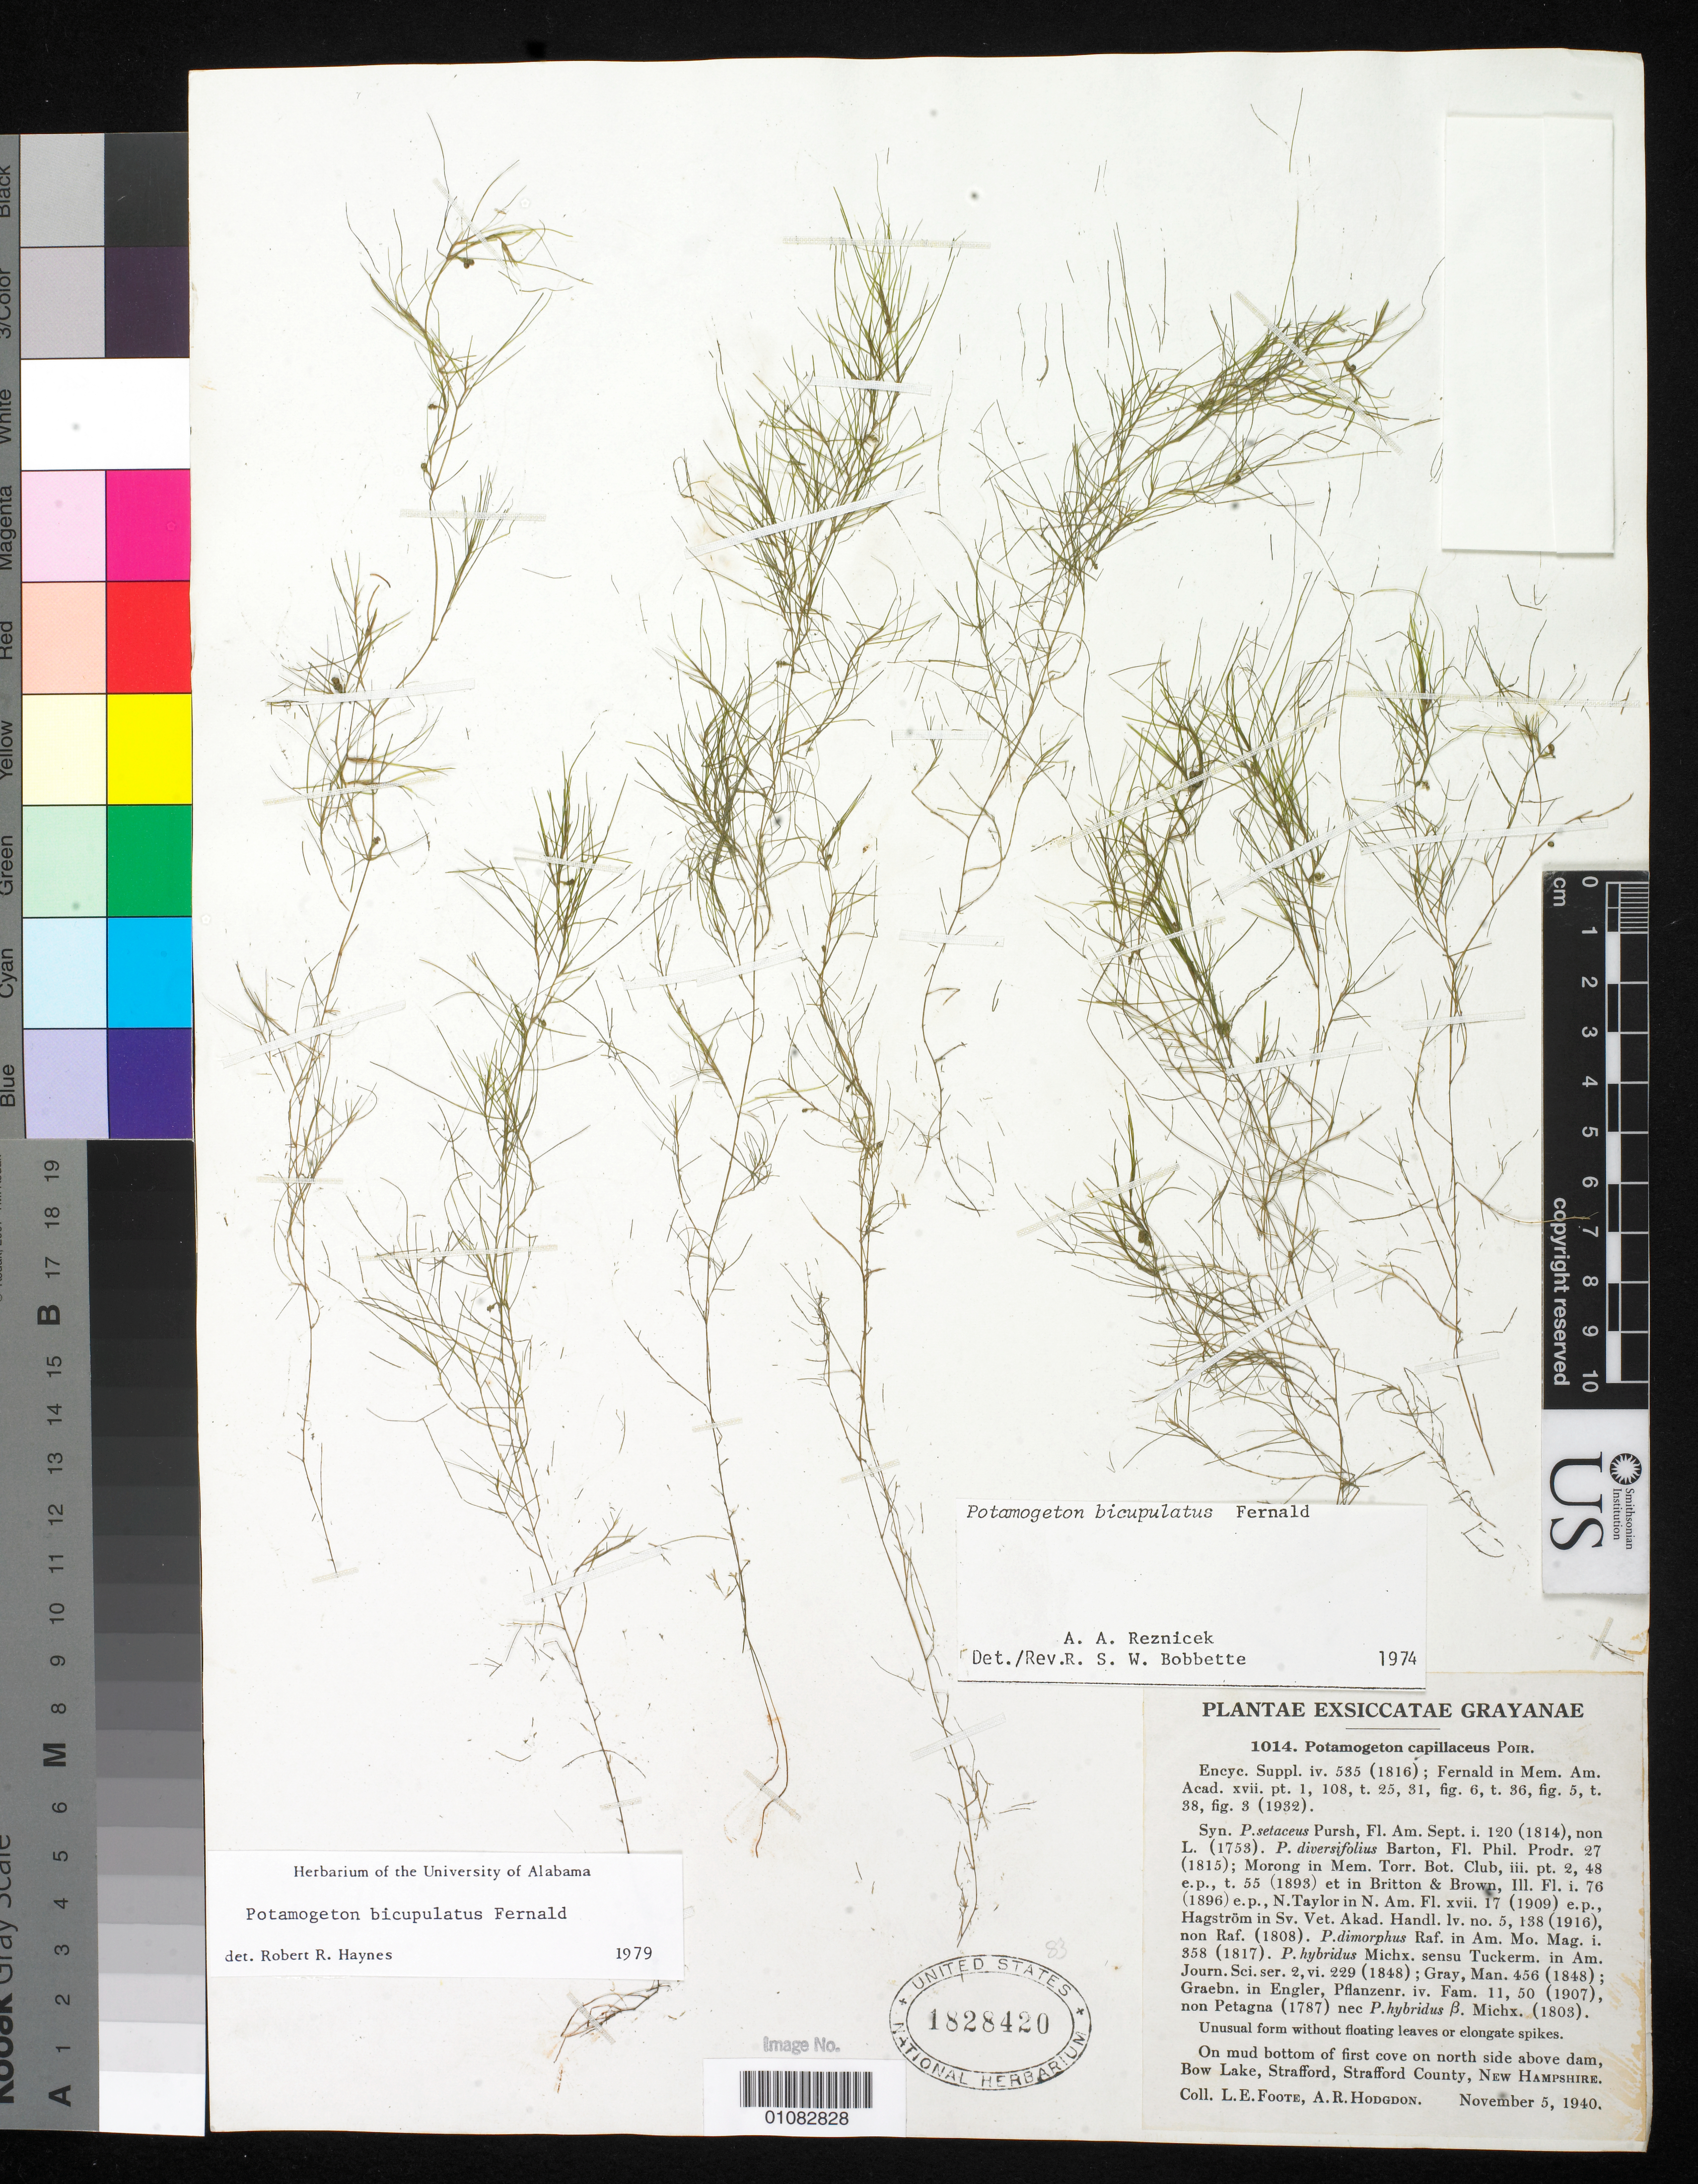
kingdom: Plantae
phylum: Tracheophyta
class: Liliopsida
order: Alismatales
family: Potamogetonaceae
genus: Potamogeton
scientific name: Potamogeton bicupulatus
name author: Fernald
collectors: L. Foote & A. R. Hodgdon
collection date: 1940-11-05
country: United States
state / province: New Hampshire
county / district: Strafford County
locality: Strafford, Bow Lake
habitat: On mud bottom of first cove on north side above dam.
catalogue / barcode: US 1828420